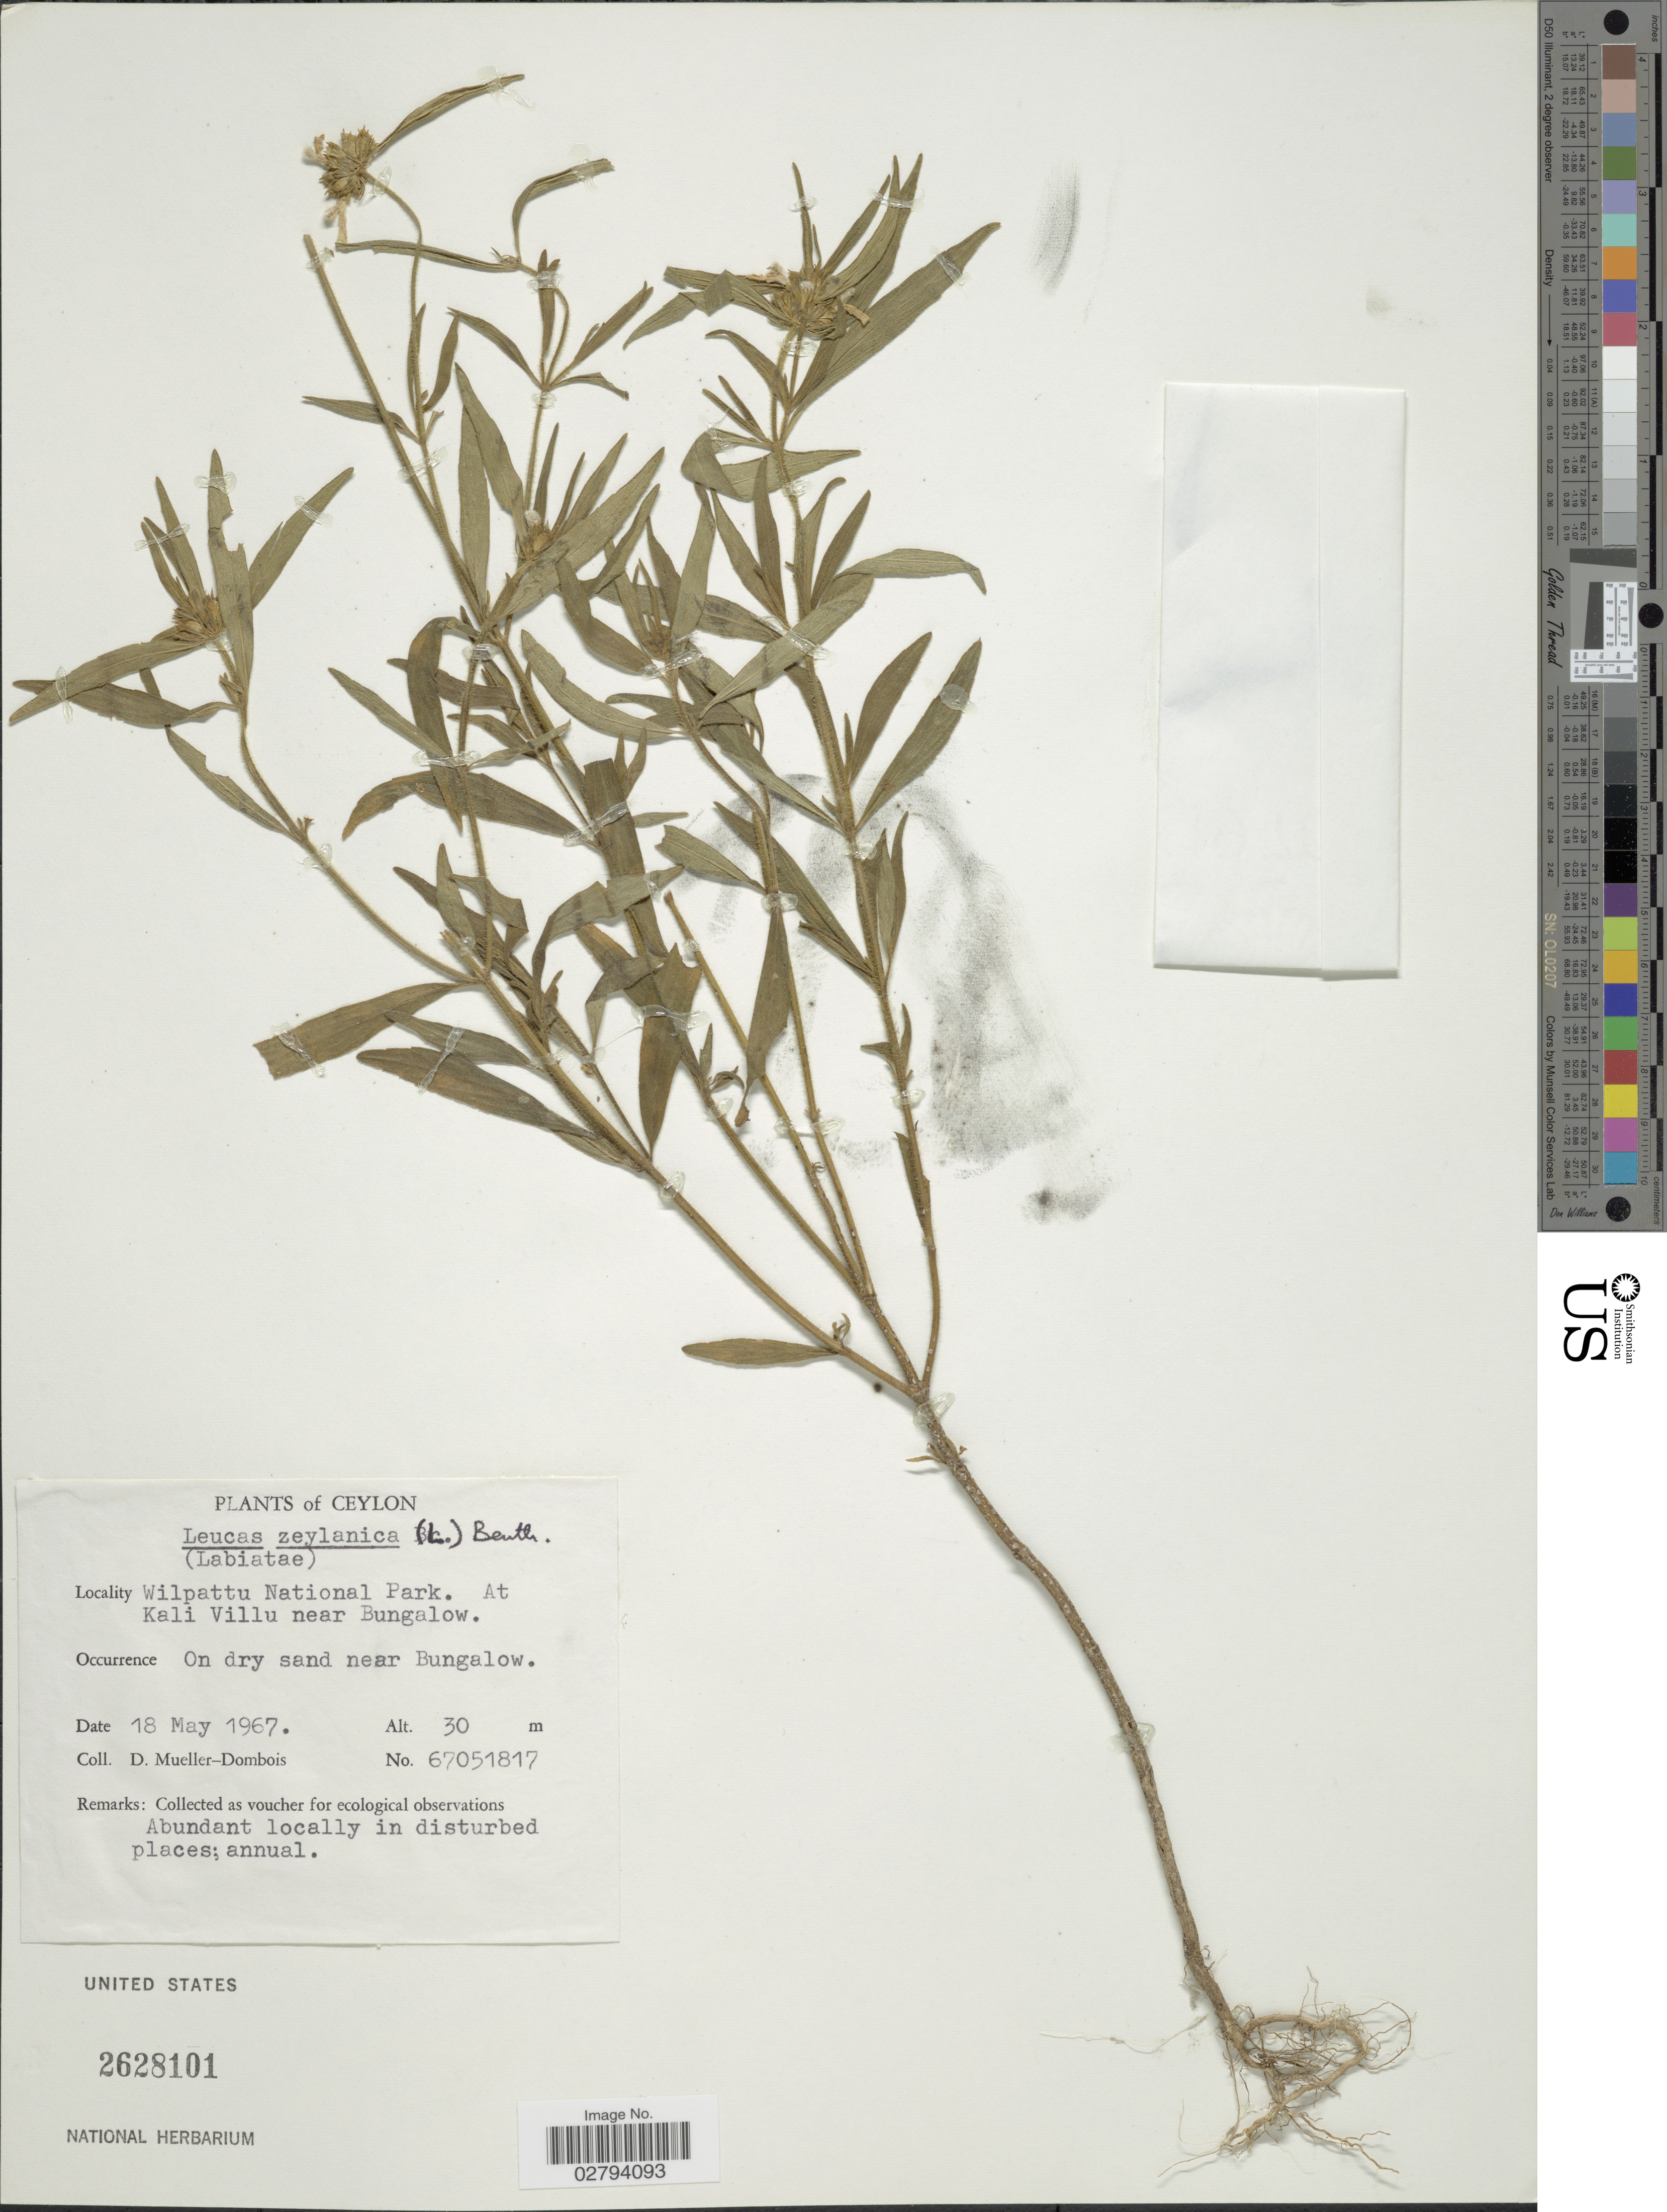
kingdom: Plantae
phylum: Tracheophyta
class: Magnoliopsida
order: Lamiales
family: Lamiaceae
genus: Leucas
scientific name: Leucas zeylanica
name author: (L.) W.T. Aiton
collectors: D. Mueller-Dombois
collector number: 67051817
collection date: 1967-05-18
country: Sri Lanka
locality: Ceylon, Wilpattu National Park, At Kali Villu near Bungalow, On dry sand near Bungalow.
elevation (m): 30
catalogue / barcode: US 2628101